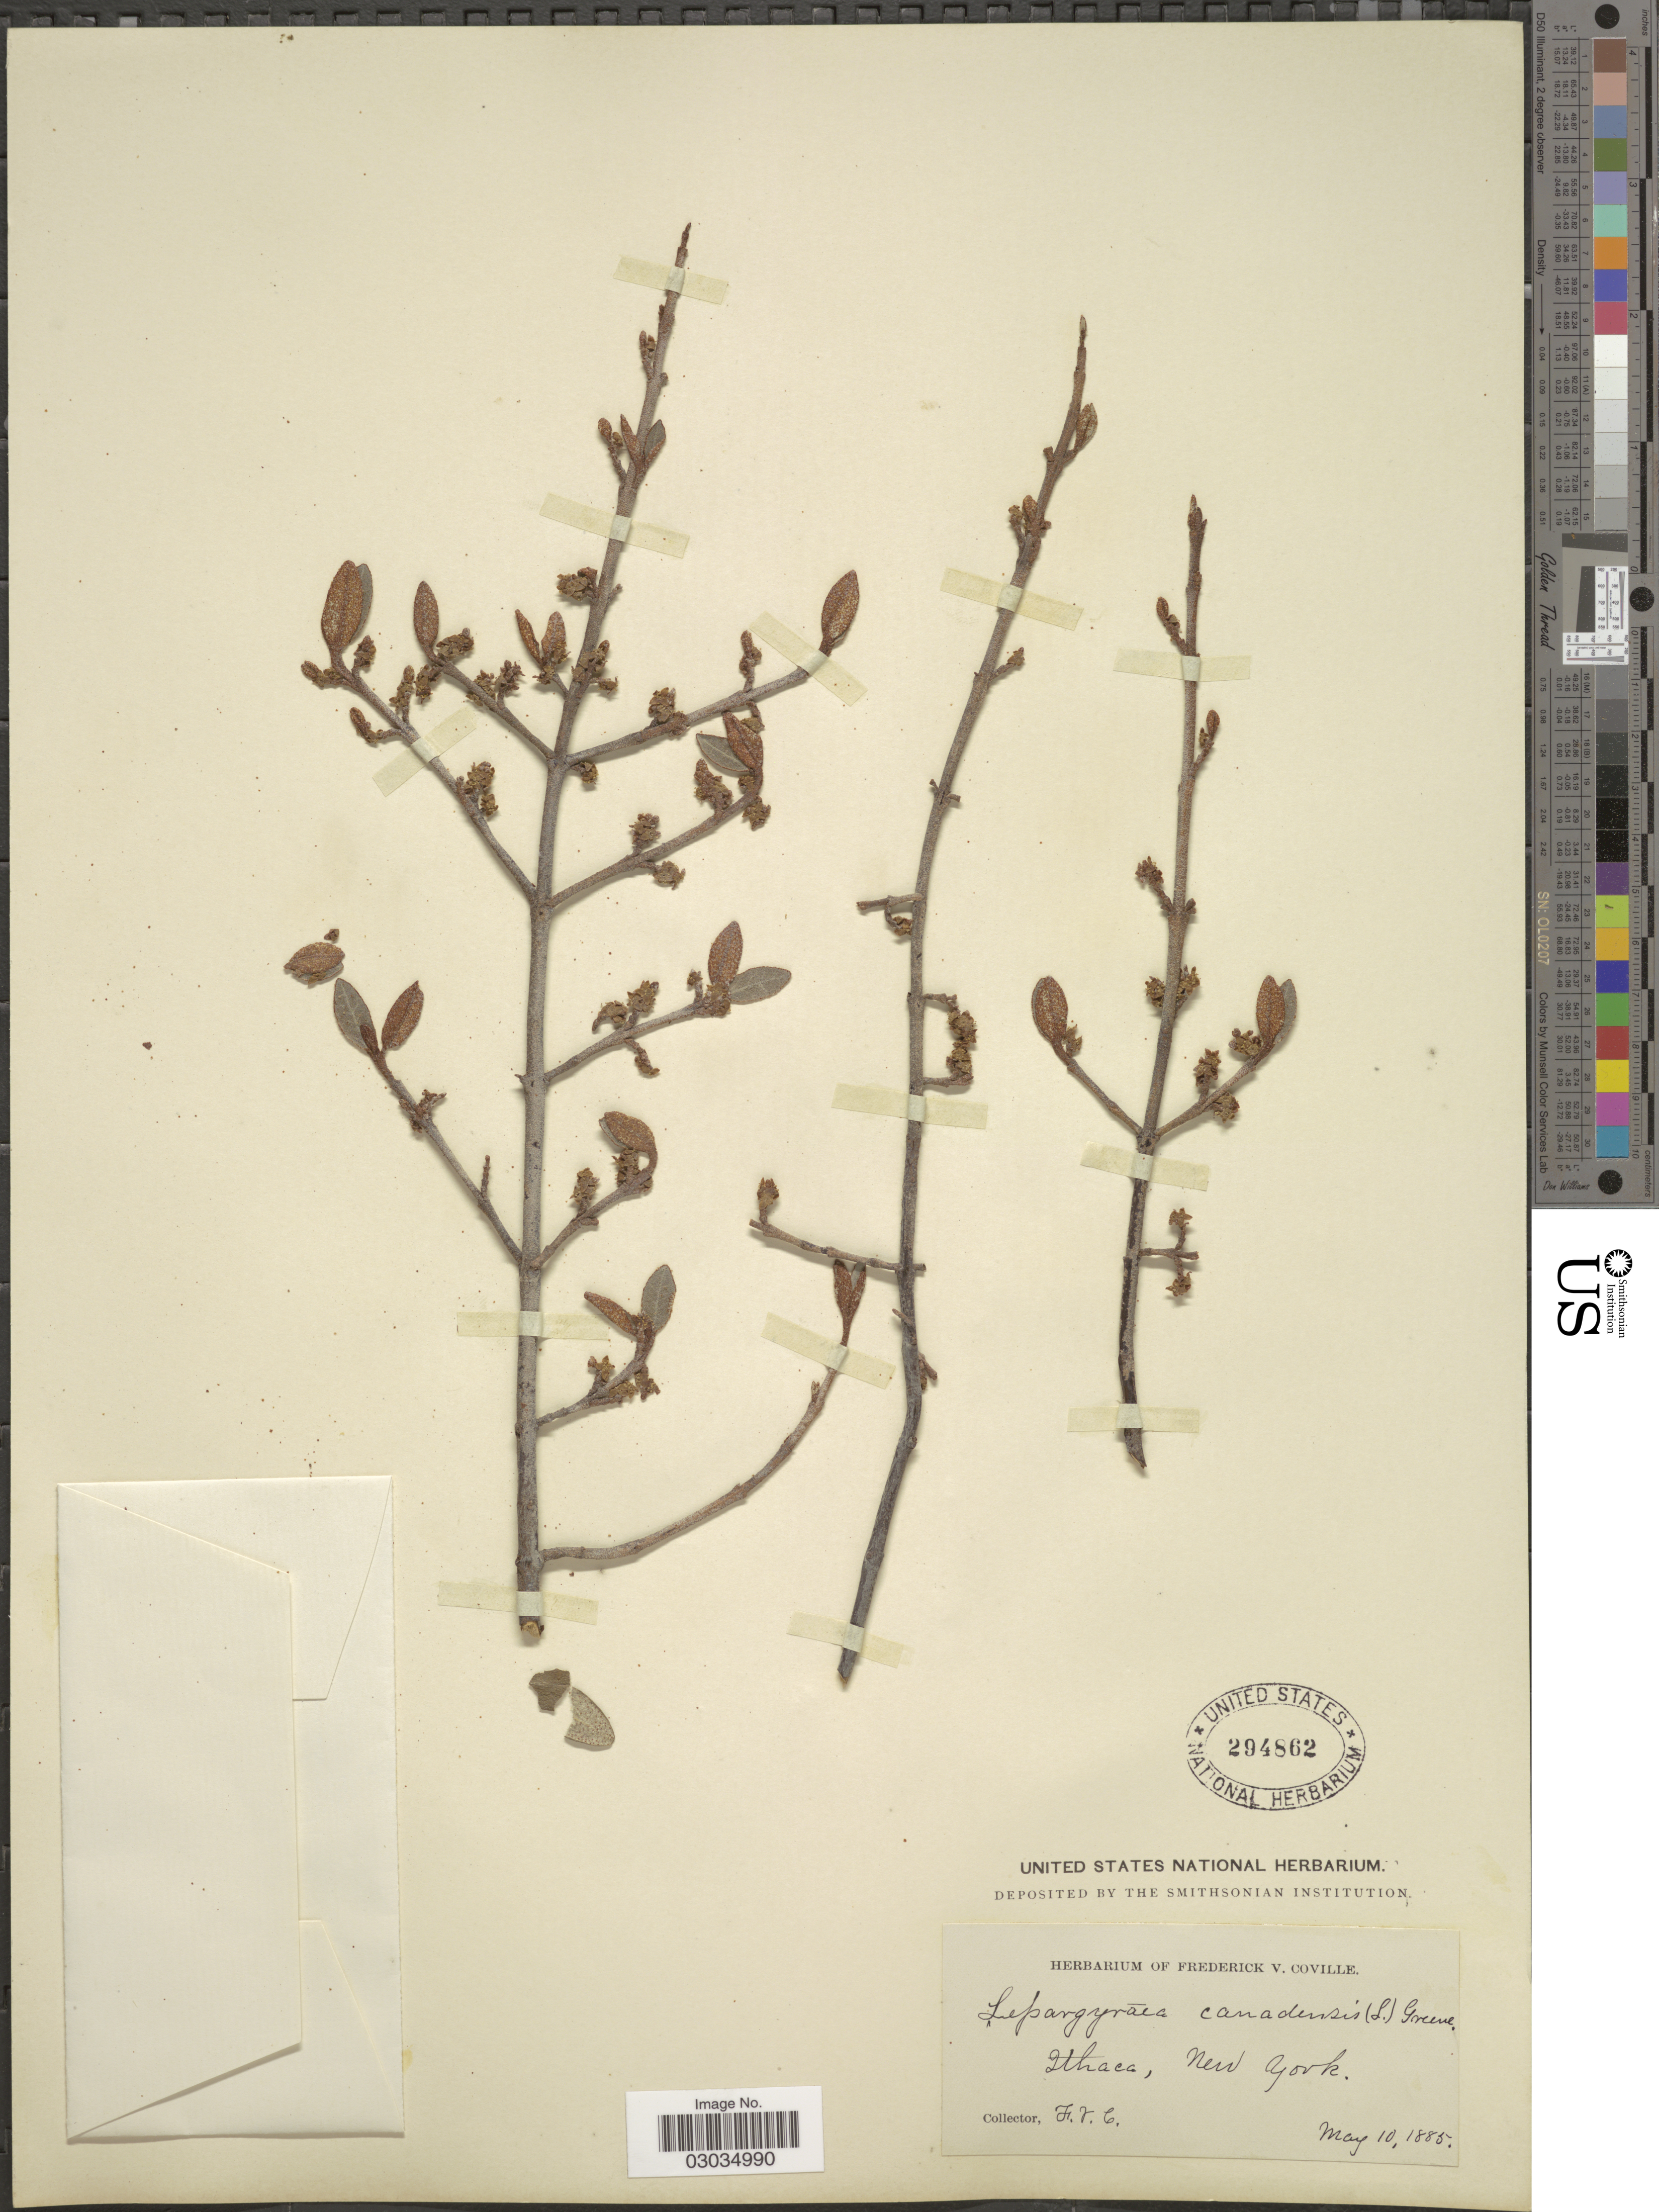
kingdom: Plantae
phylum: Tracheophyta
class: Magnoliopsida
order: Rosales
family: Elaeagnaceae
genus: Shepherdia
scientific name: Shepherdia canadensis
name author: (L.) Nutt.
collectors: F. V. Coville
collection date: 1885-05-10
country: United States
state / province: New York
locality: Ithaca, New York.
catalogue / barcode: US 294862